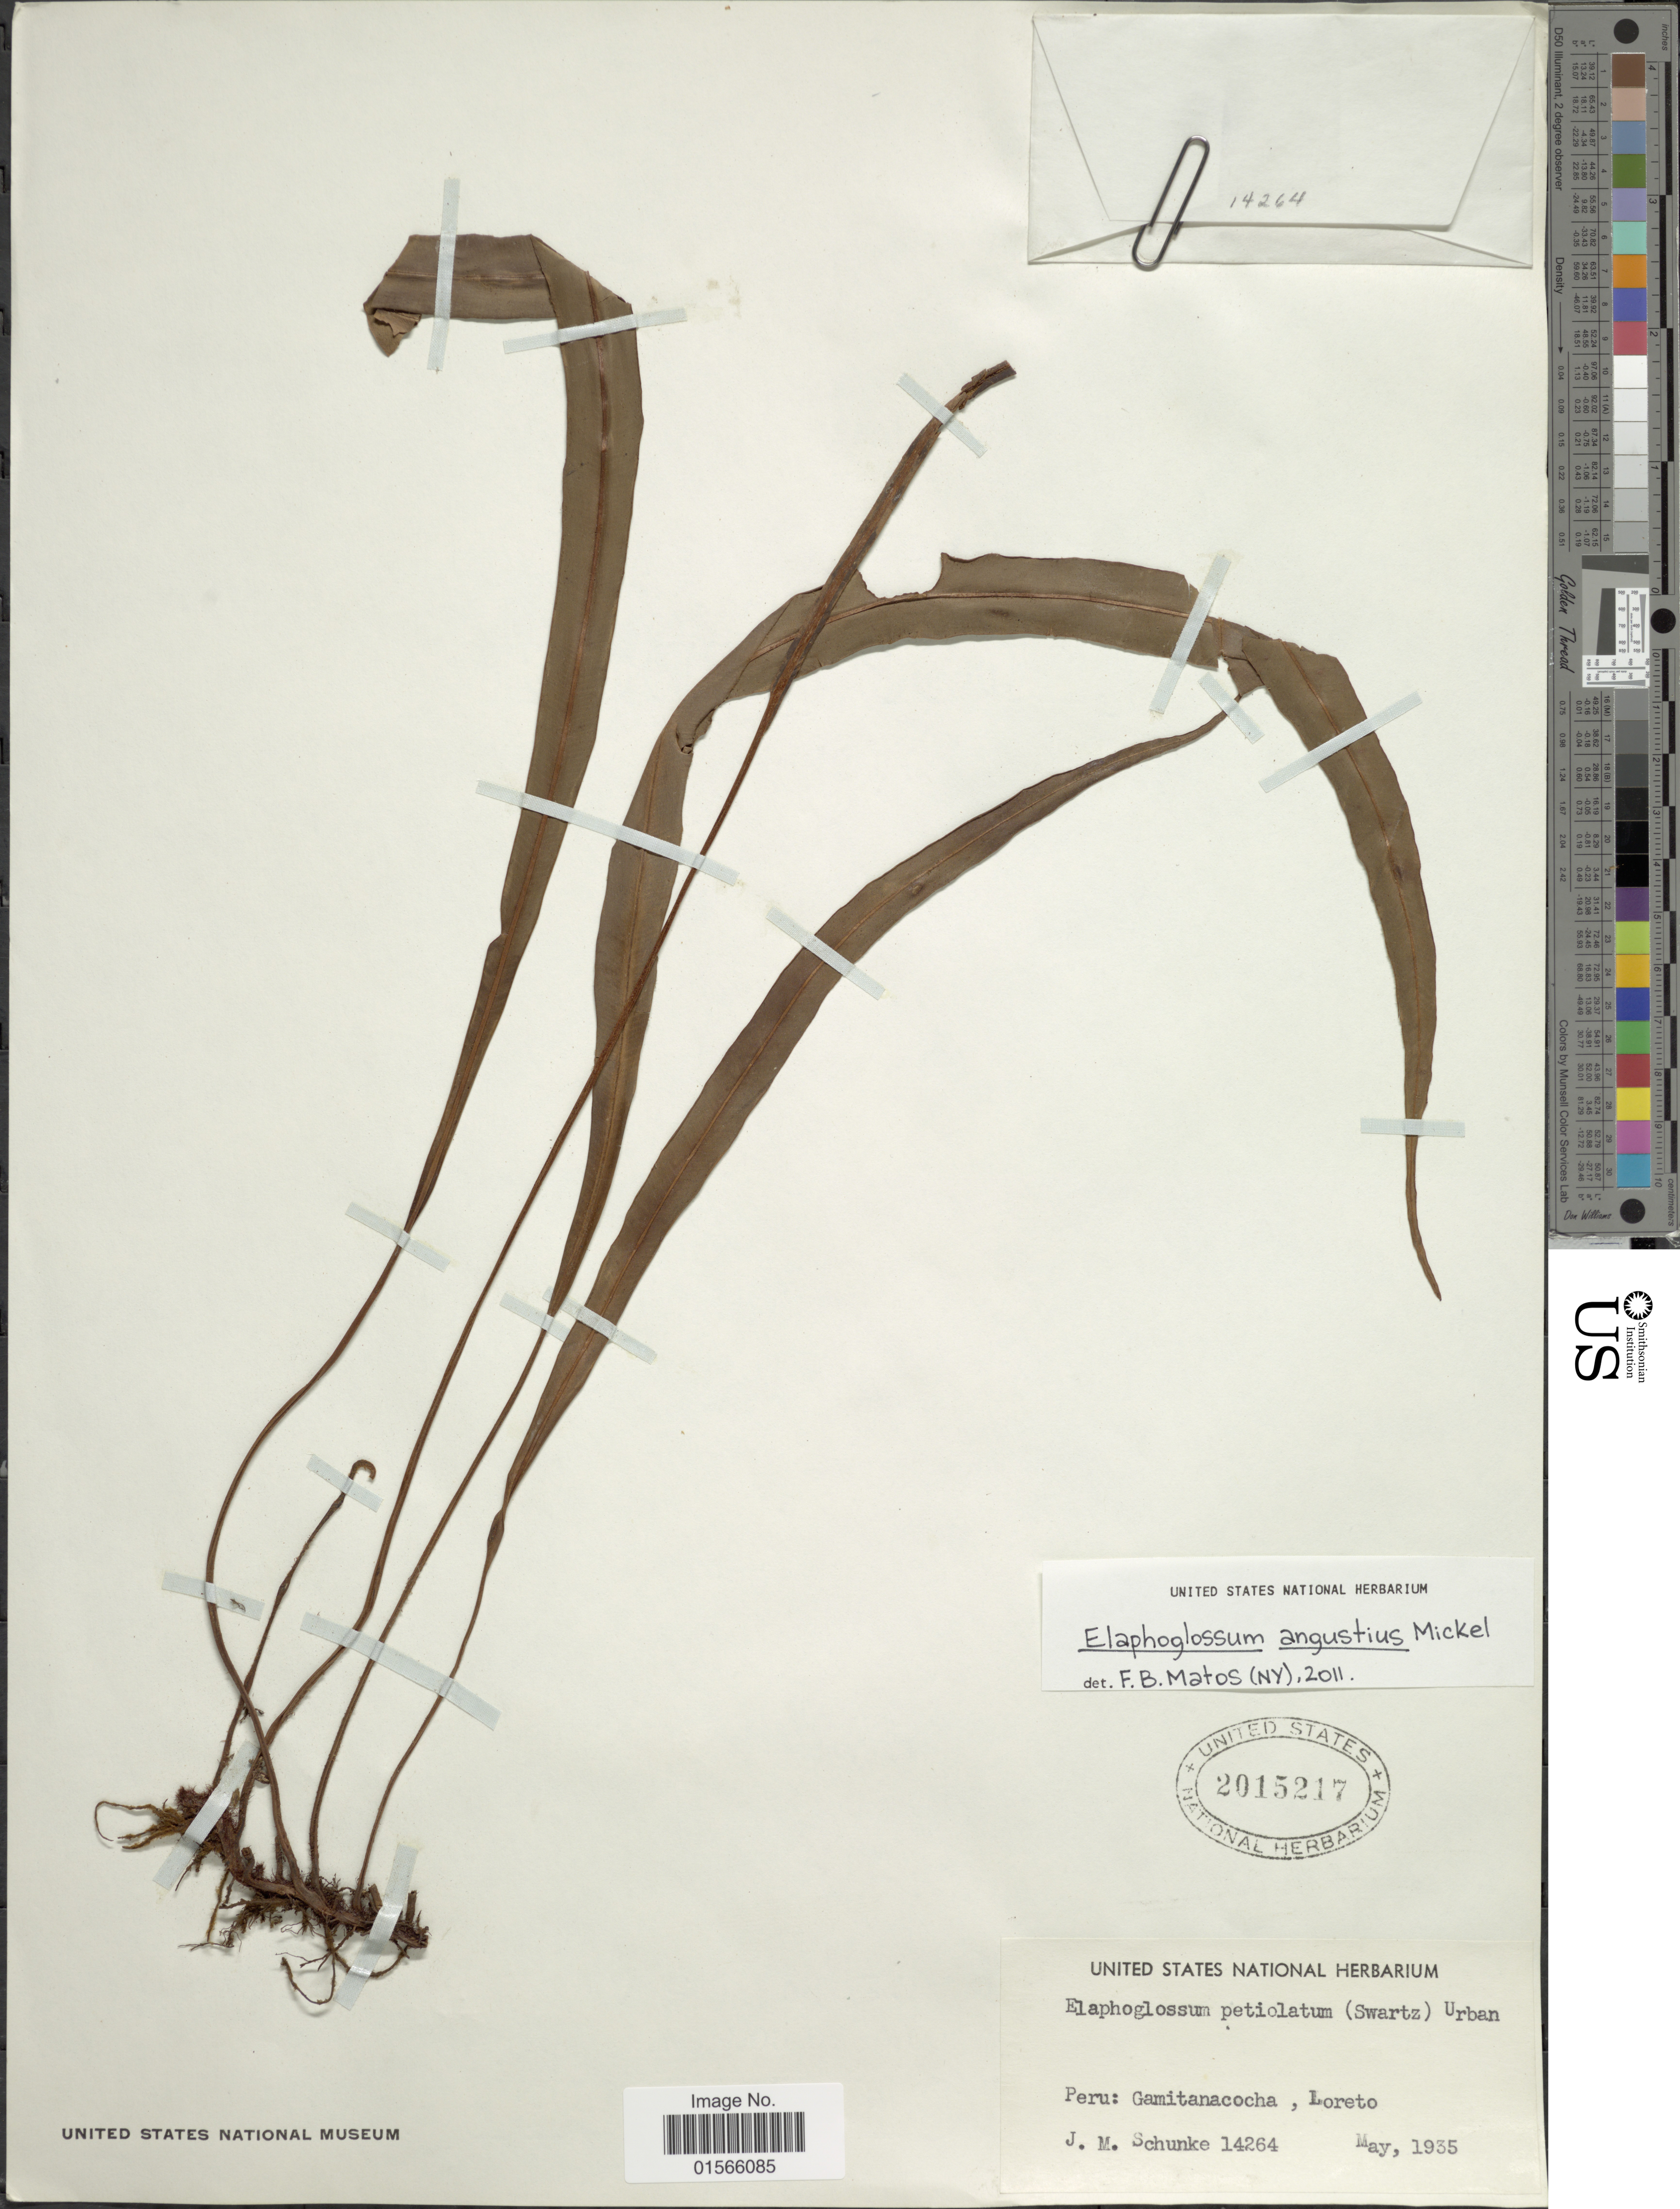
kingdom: Plantae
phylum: Tracheophyta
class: Polypodiopsida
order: Polypodiales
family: Dryopteridaceae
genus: Elaphoglossum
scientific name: Elaphoglossum angustius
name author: Mickel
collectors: J. M. Schunke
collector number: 14264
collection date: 1935-05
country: Peru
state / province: Loreto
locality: Gamitanacocha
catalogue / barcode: US 2015217